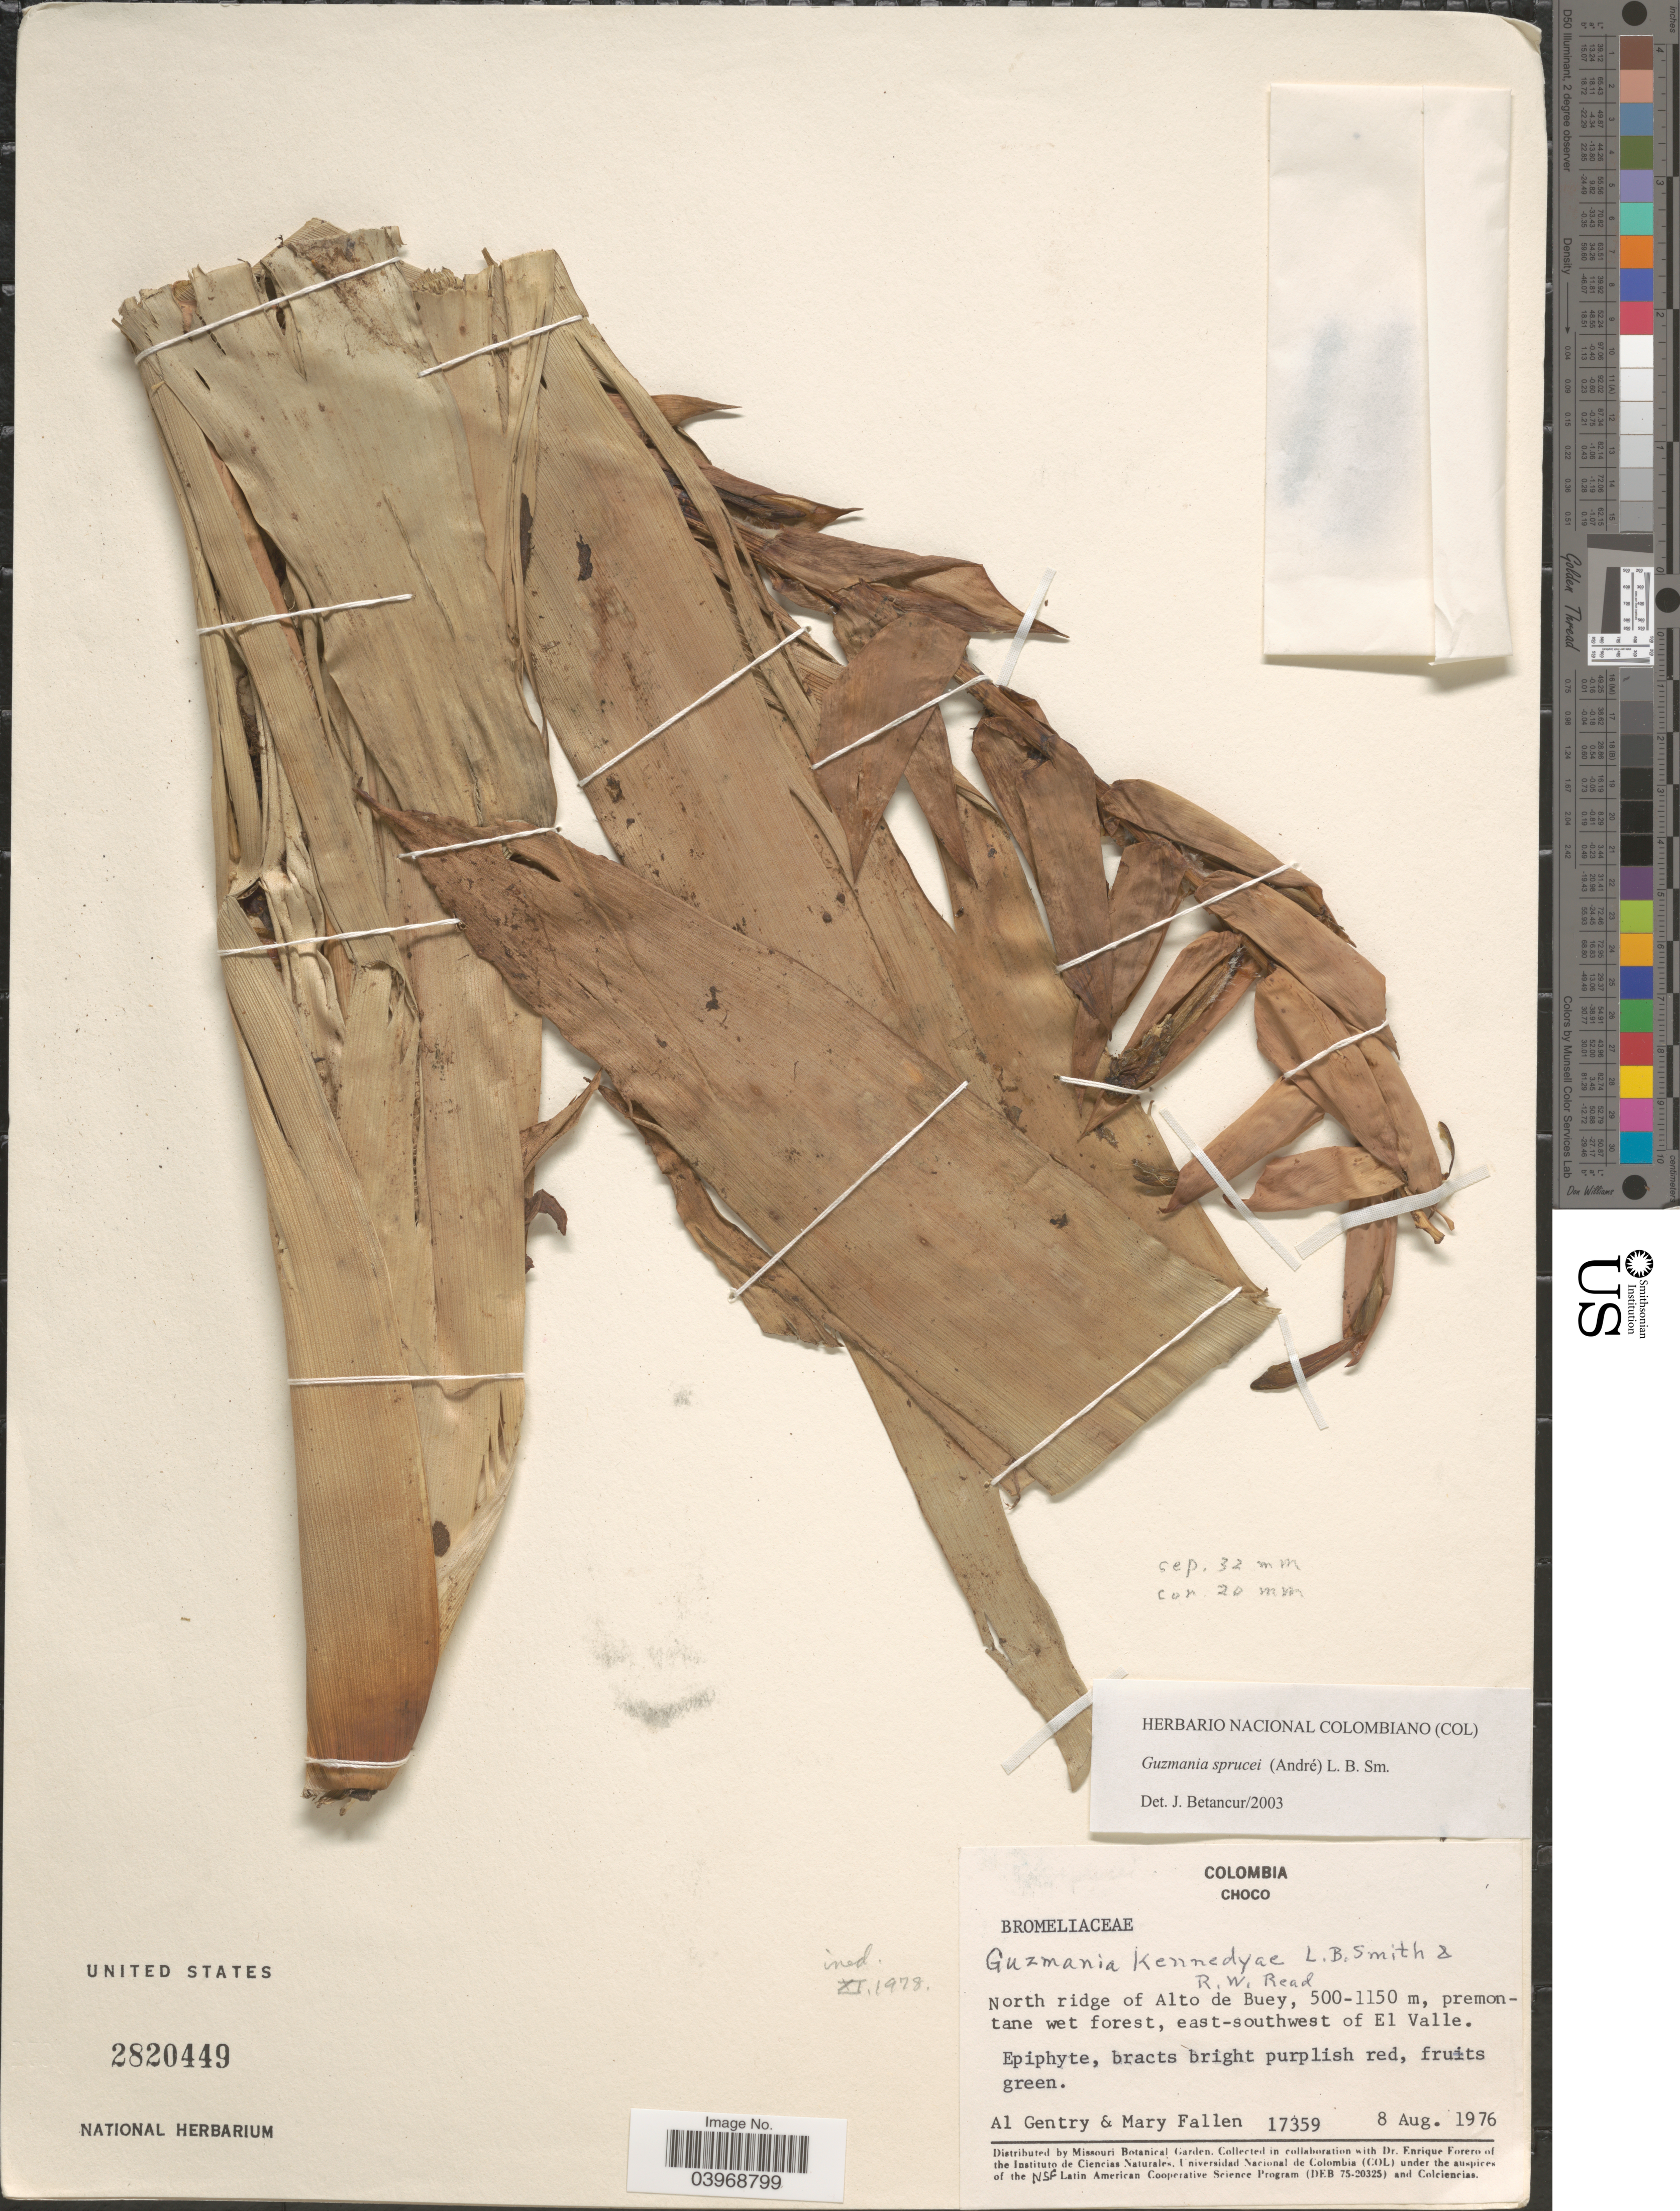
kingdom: Plantae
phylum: Tracheophyta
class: Liliopsida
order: Poales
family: Bromeliaceae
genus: Guzmania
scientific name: Guzmania sprucei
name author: (André) L.B. Sm.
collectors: A. H. Gentry & M. Fallen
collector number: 17359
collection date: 1976-08-08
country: Colombia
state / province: Chocó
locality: North ridge of Alto de Buey, premontane wet forest, east-southwest of El Valle.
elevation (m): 500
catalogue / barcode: US 2820449